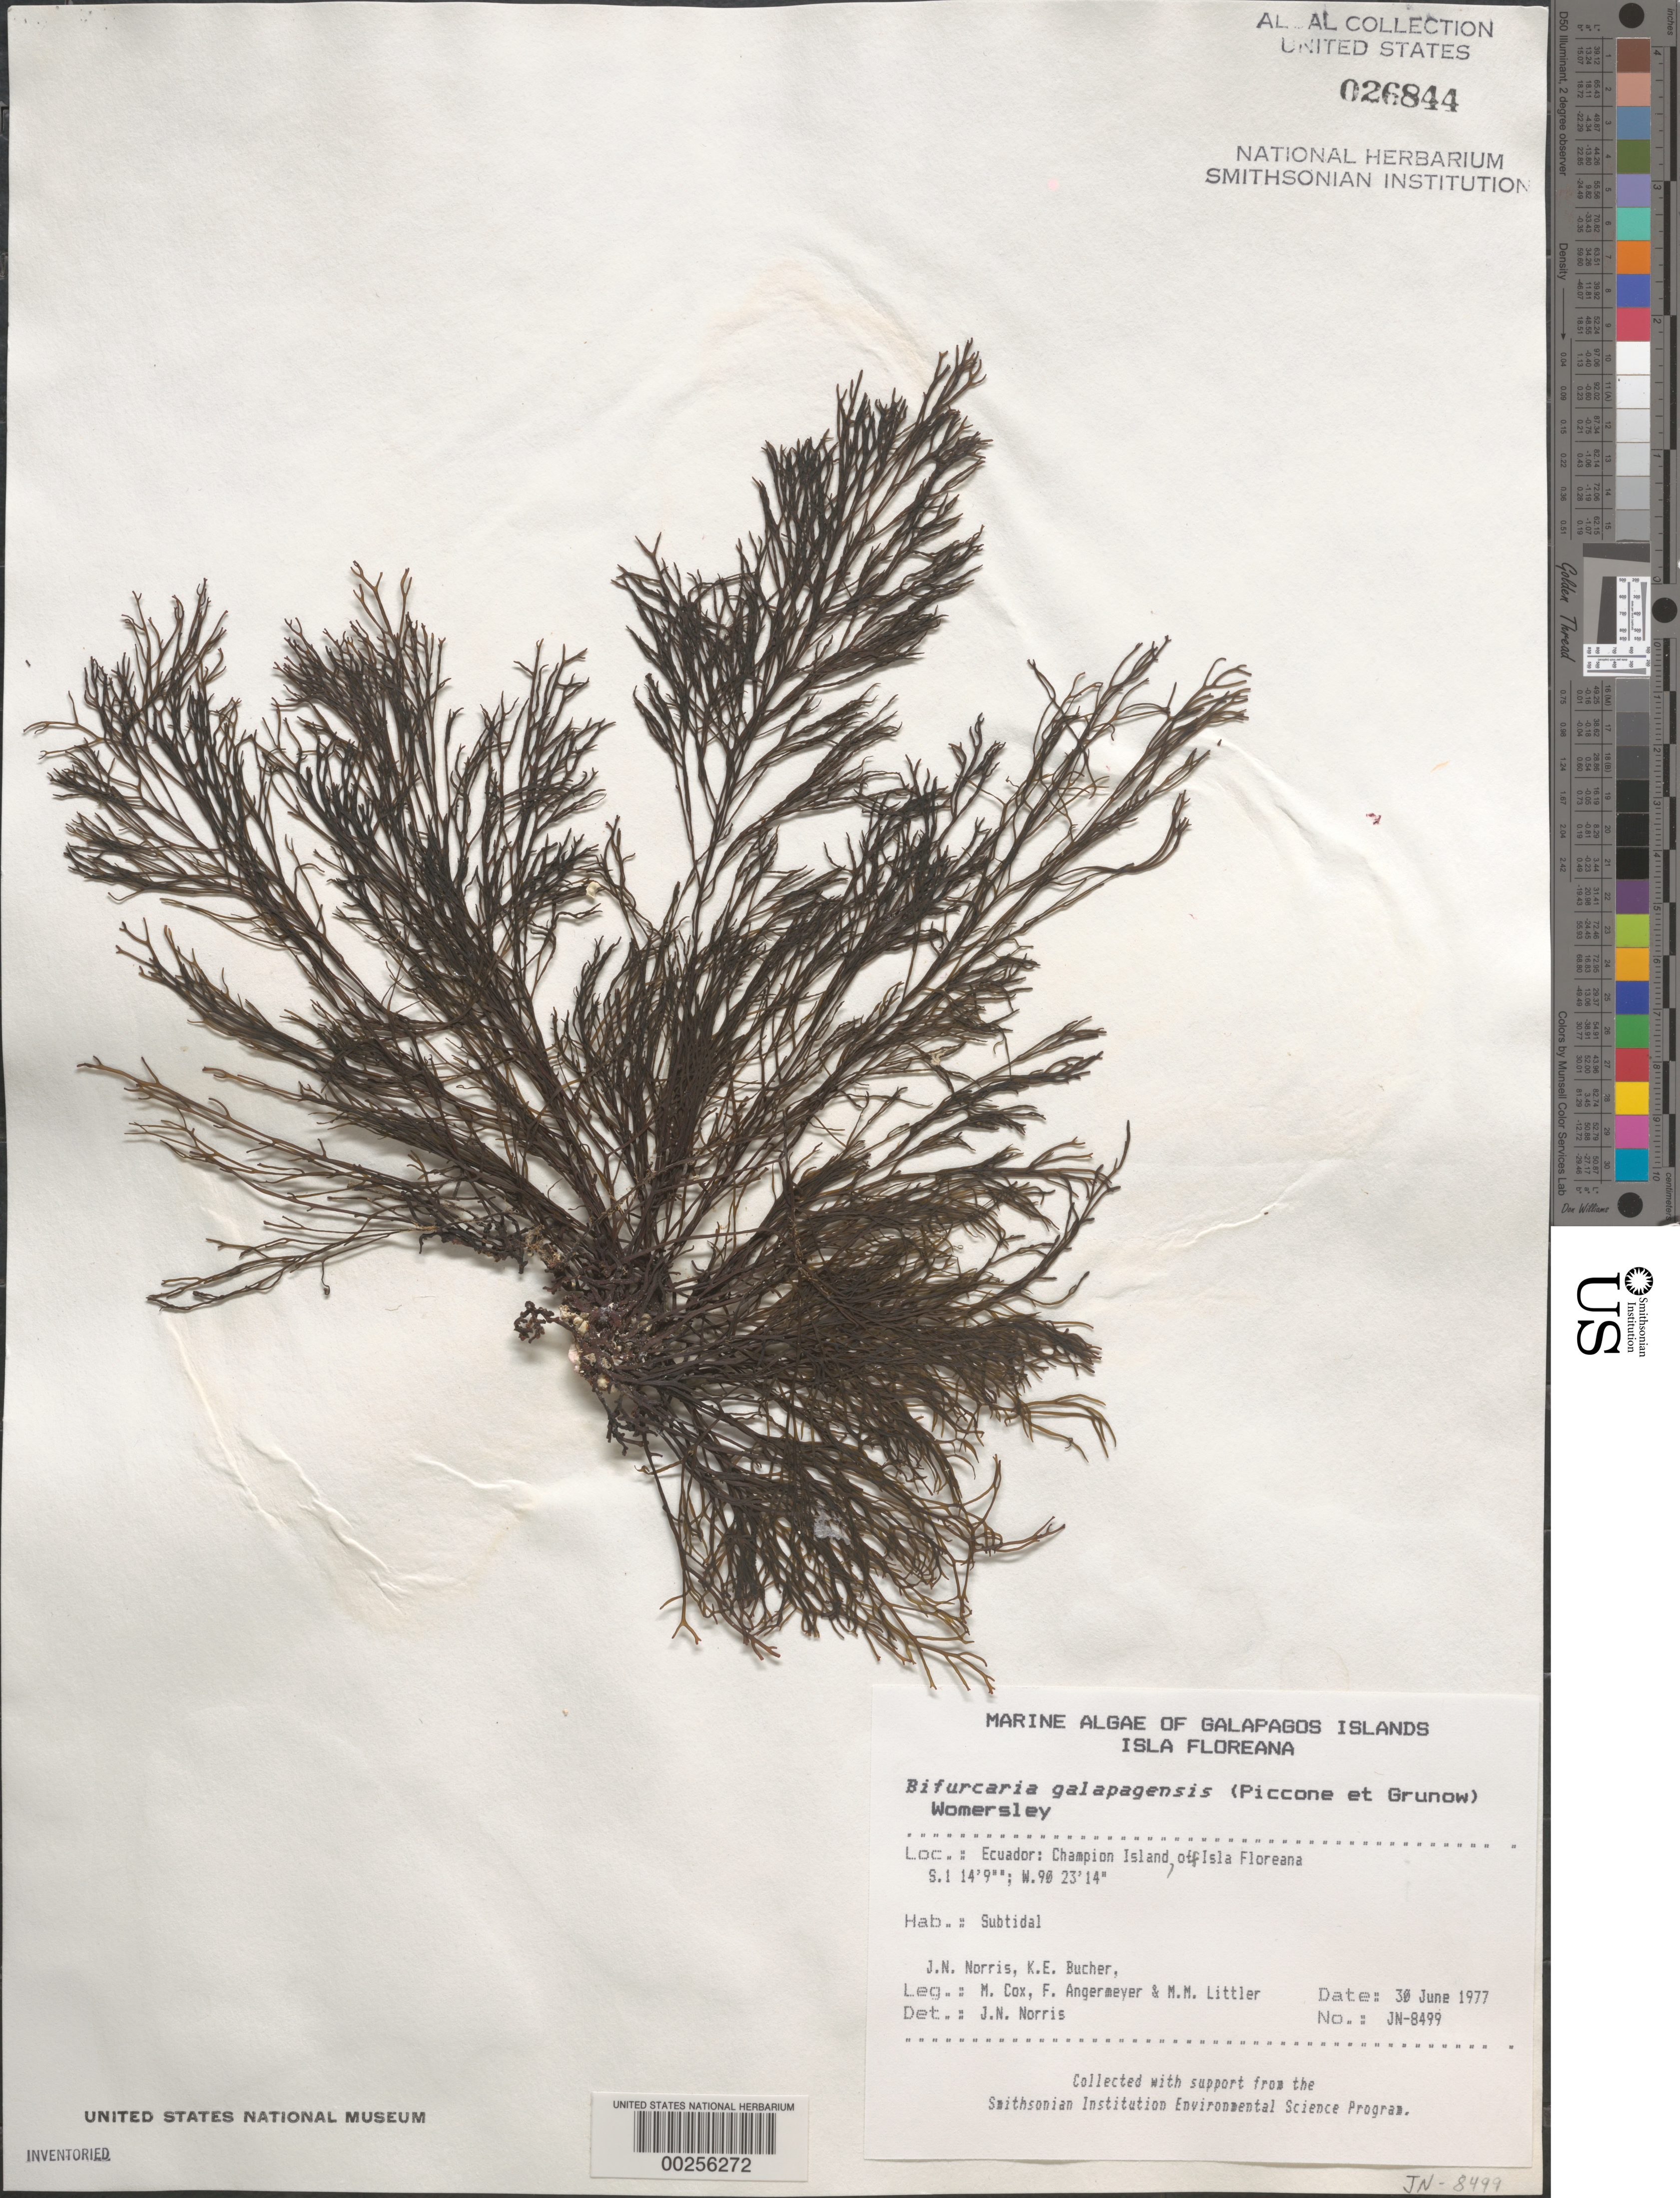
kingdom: Chromista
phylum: Ochrophyta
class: Phaeophyceae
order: Fucales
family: Sargassaceae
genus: Bifurcaria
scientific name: Bifurcaria galapagensis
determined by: Norris, James N.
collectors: J. N. Norris, K. E. Bucher, M. Cox, F. Angermeyer & M. M. Littler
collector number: JN-8499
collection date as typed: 30 Jun 1977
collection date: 1977-06-30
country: Ecuador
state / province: Colón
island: Champion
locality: Off Isla Santa María (Isla Floreana)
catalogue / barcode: US 26844